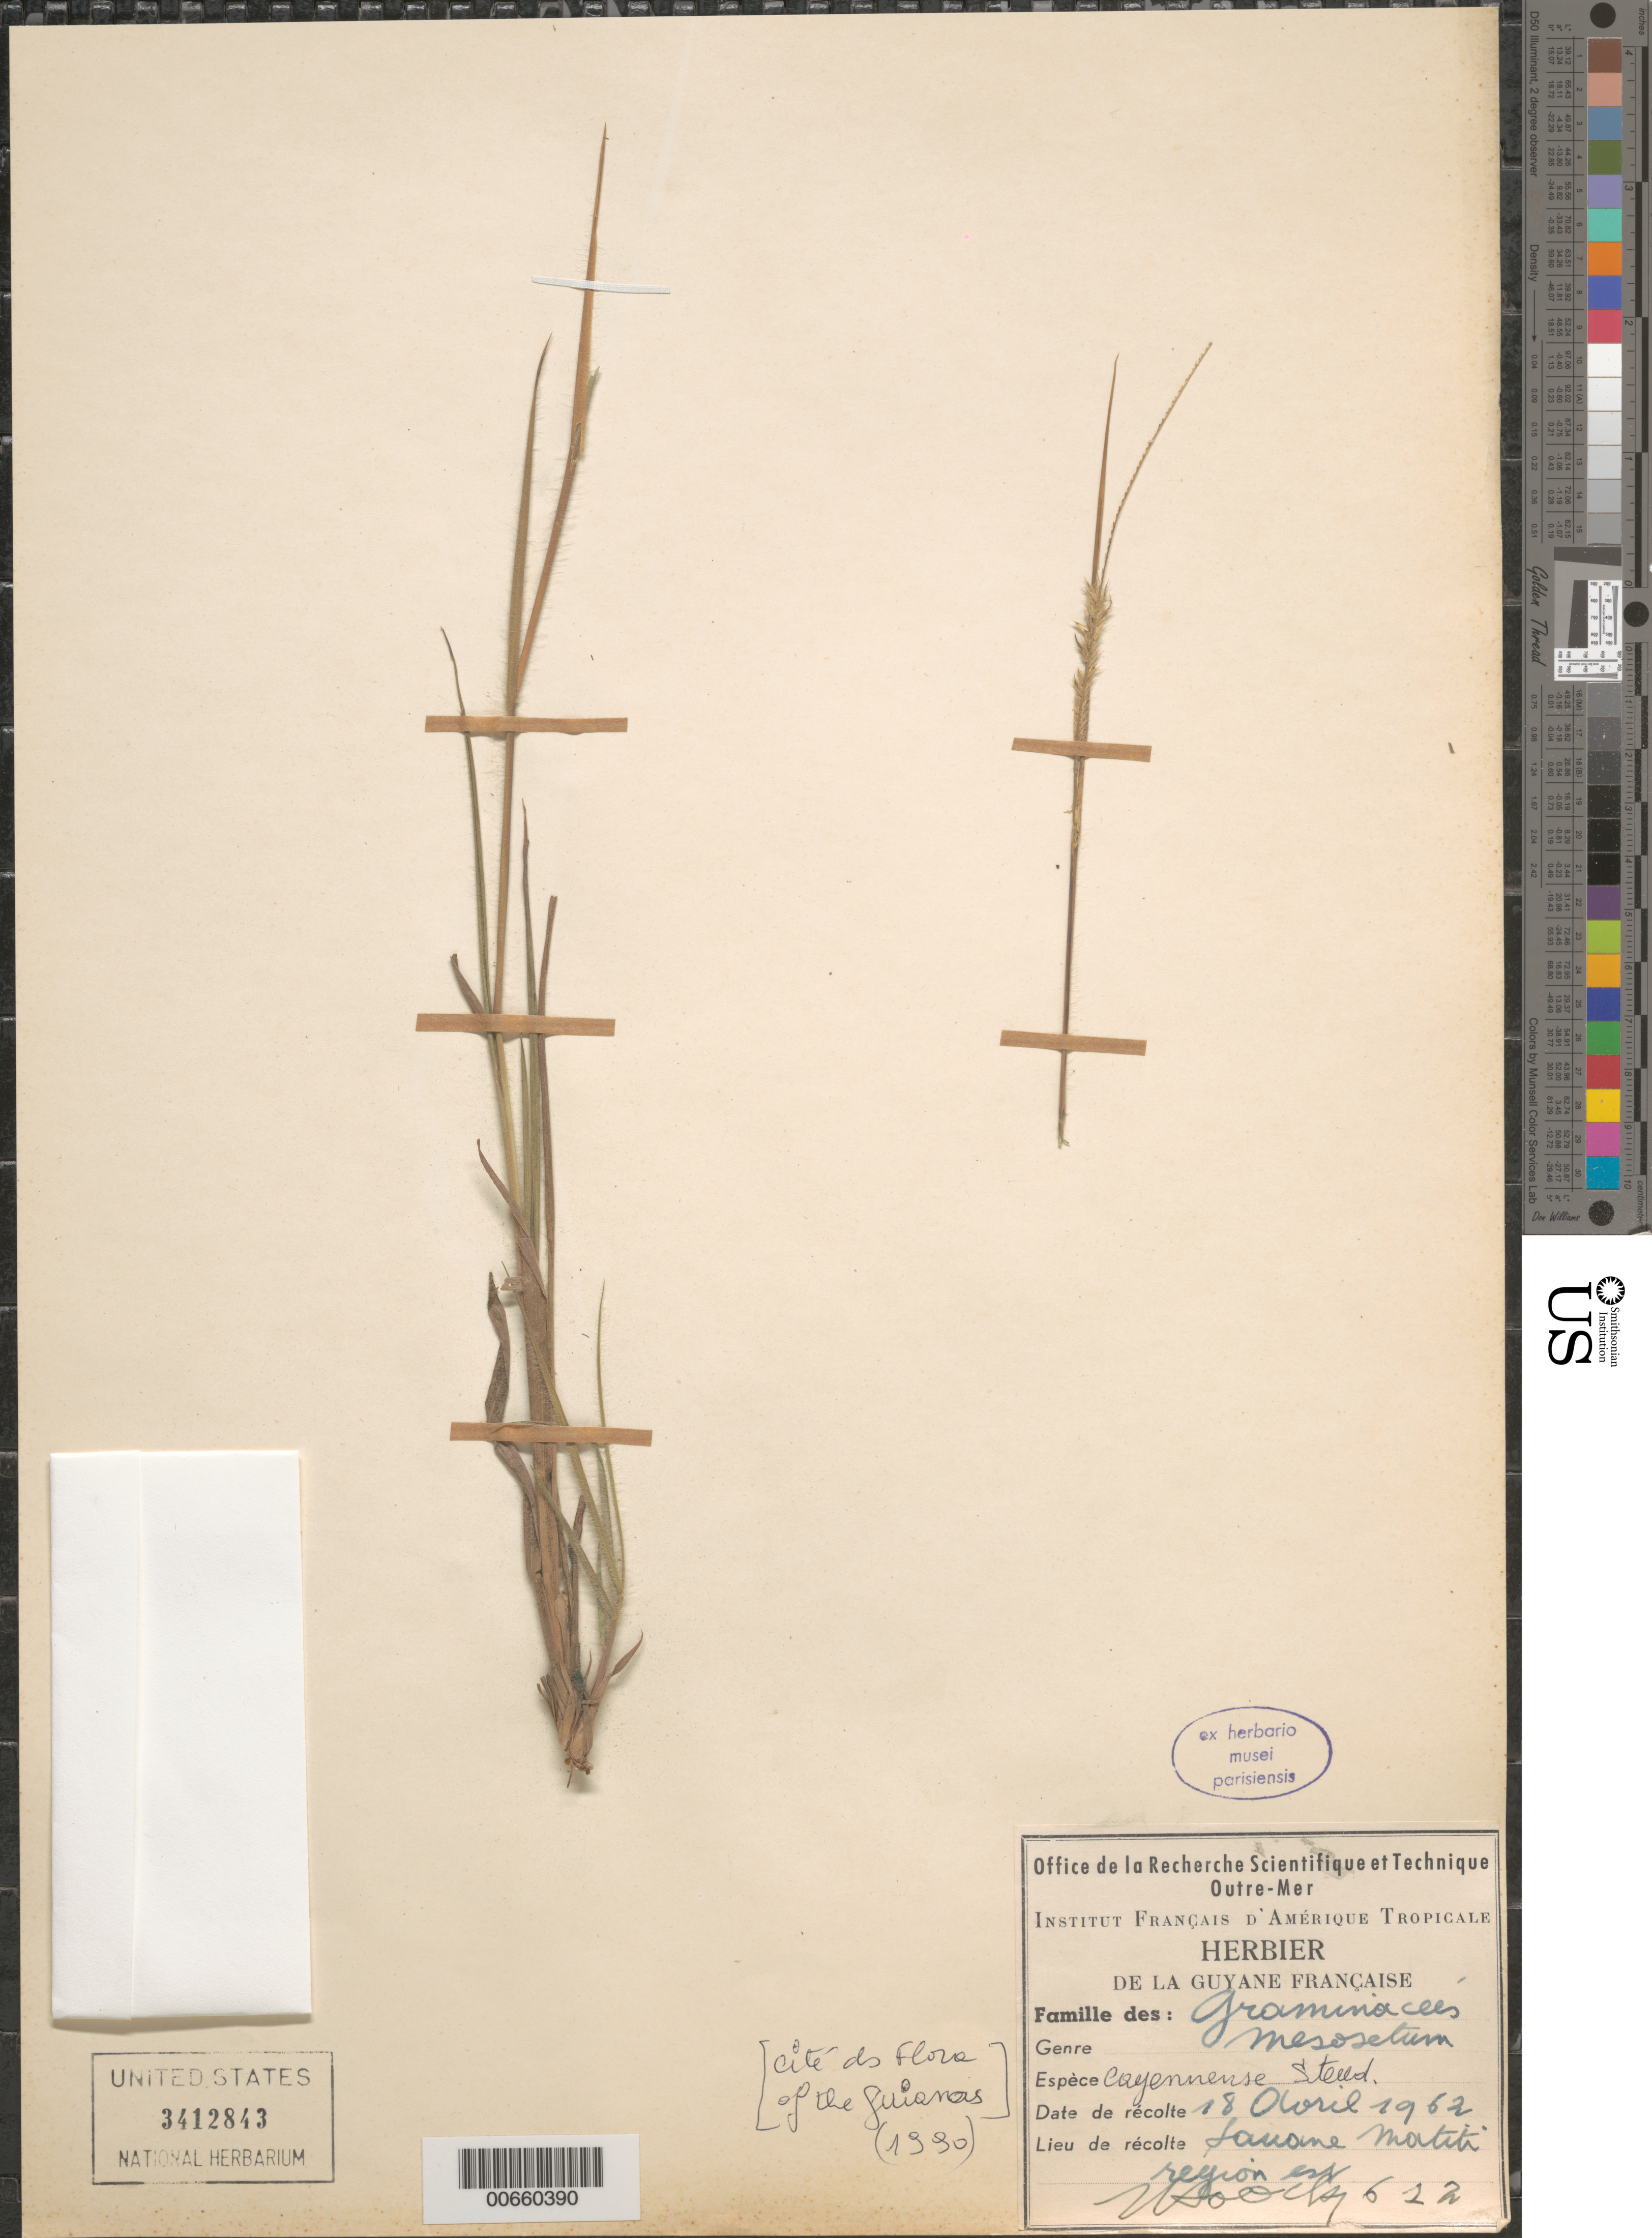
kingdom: Plantae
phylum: Tracheophyta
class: Liliopsida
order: Poales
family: Poaceae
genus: Mesosetum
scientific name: Mesosetum cayennense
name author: Steud.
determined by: Judziewicz, E. J.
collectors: J. Hoock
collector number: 612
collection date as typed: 18-Apr-62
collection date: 1962-04-18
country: French Guiana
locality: Savane Matiti, region est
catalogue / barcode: US 3412843